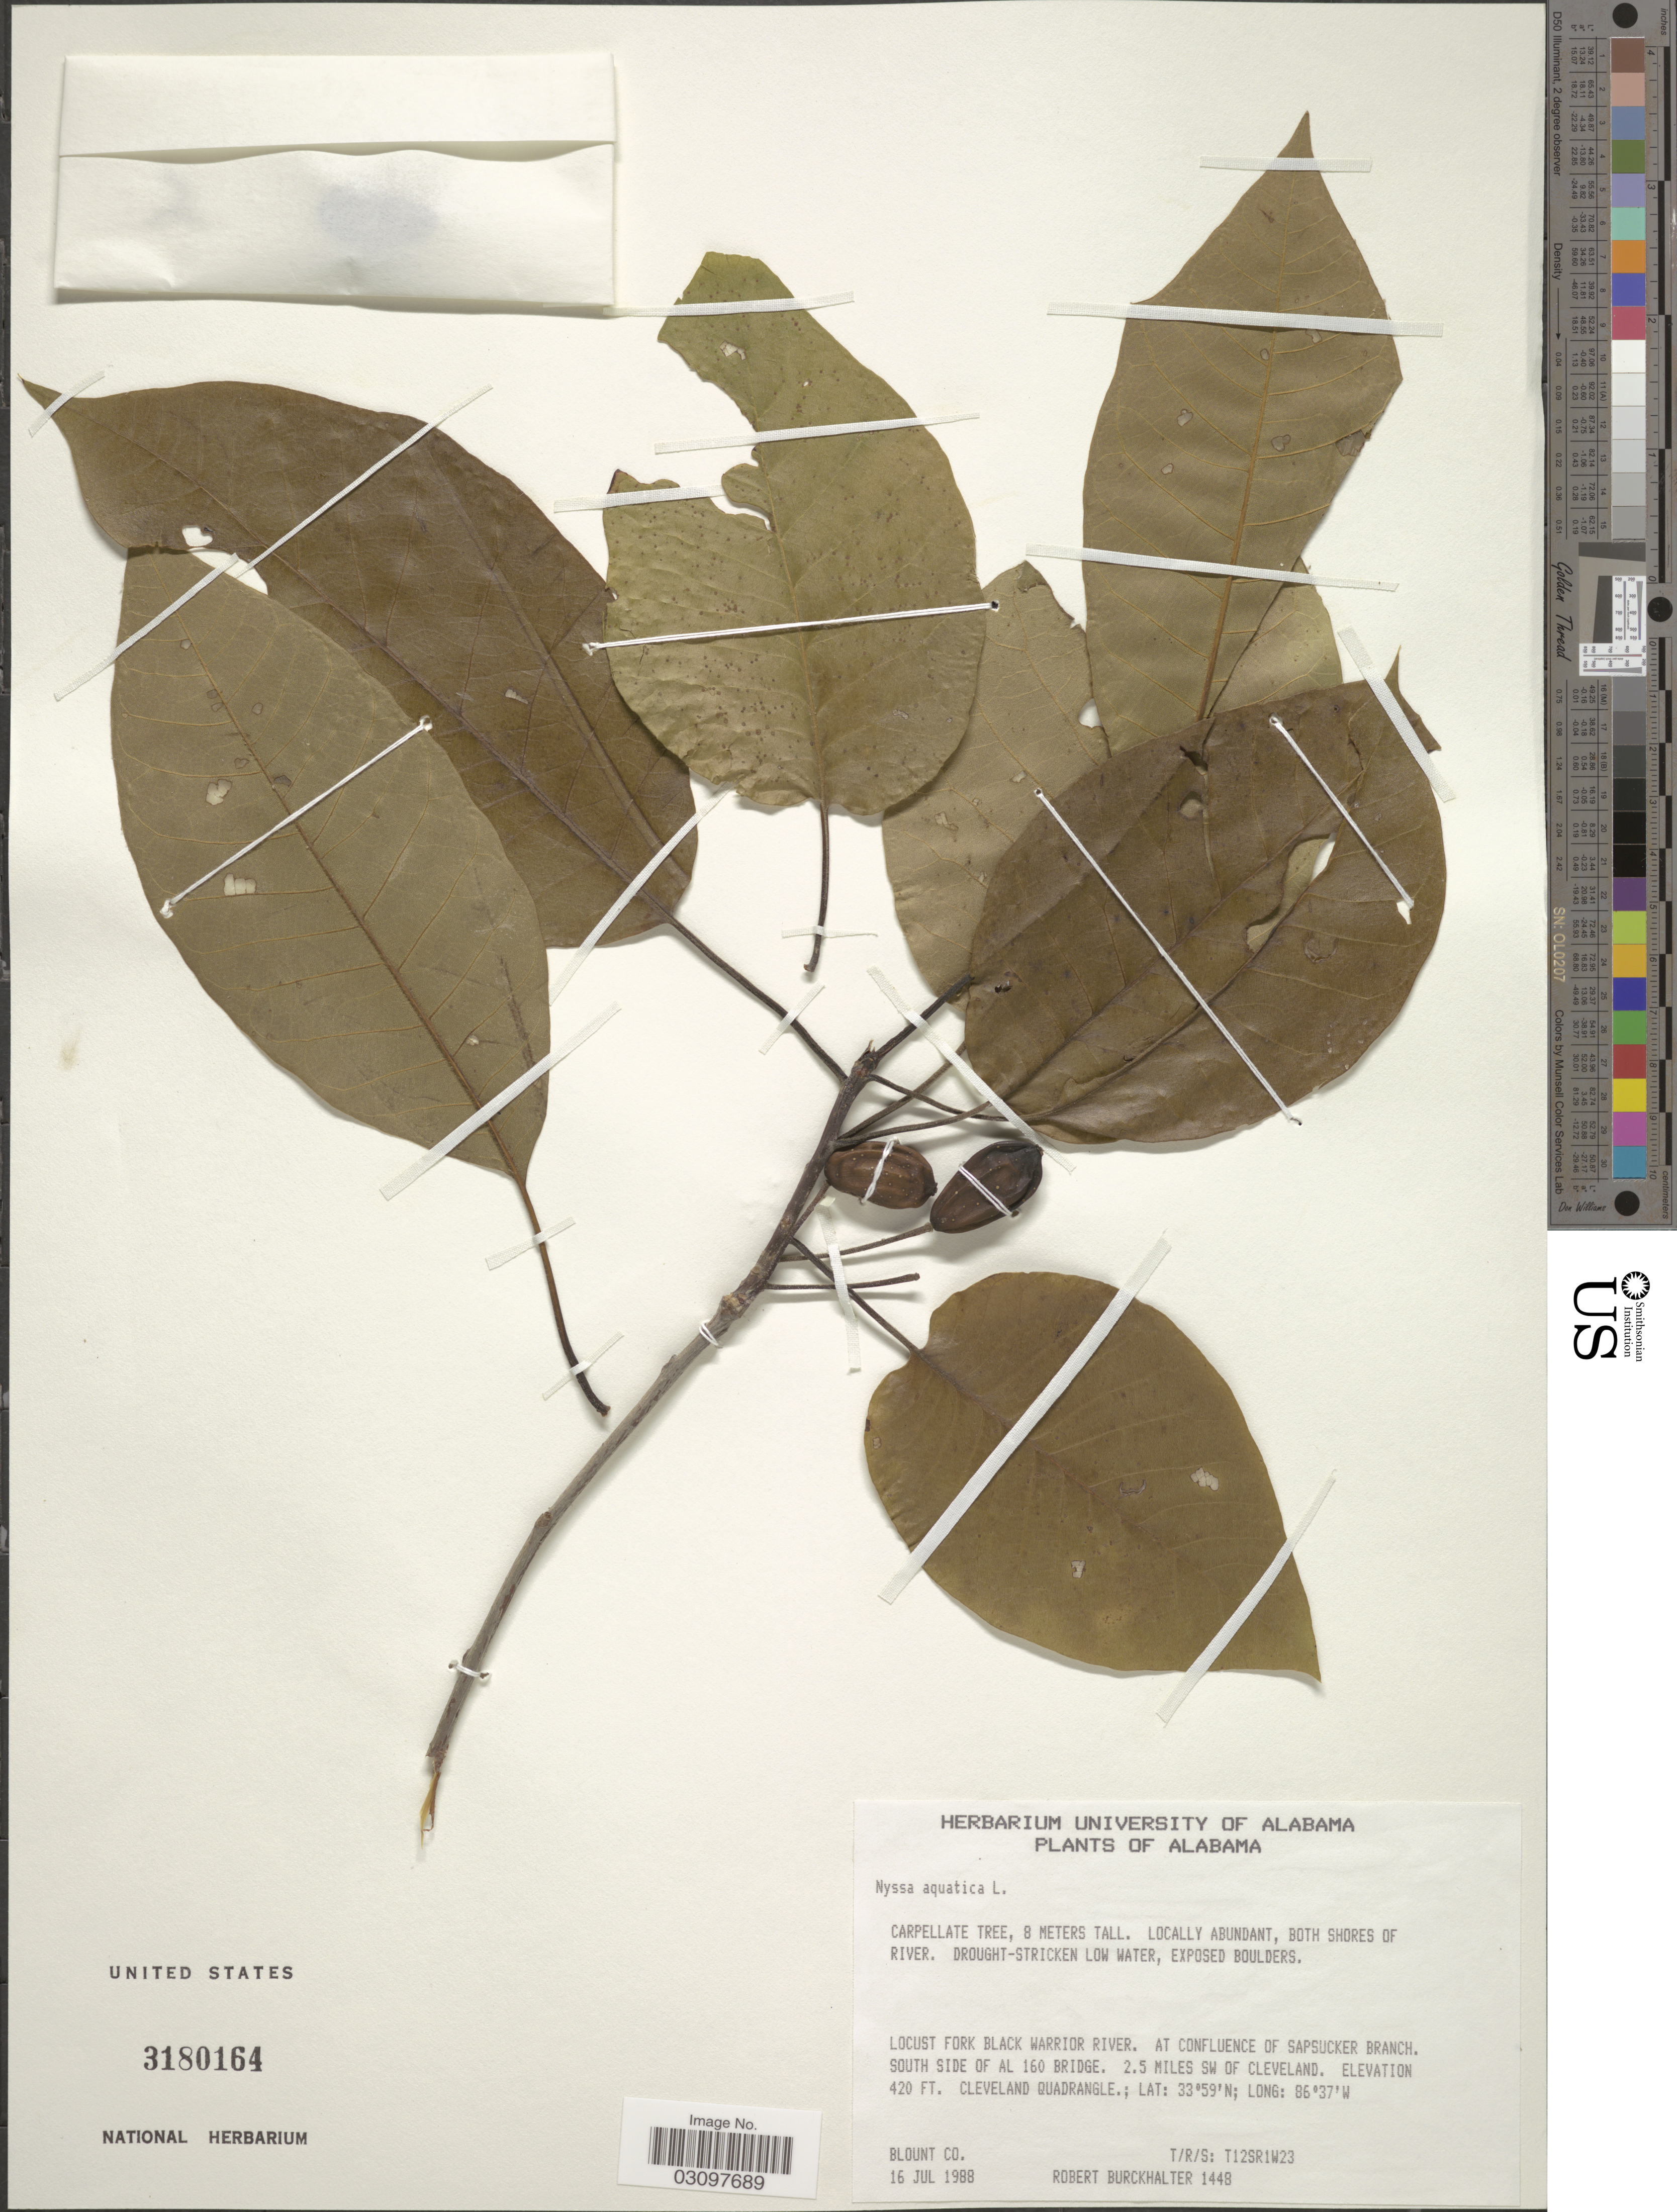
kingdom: Plantae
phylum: Tracheophyta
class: Magnoliopsida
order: Cornales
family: Nyssaceae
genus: Nyssa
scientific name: Nyssa aquatica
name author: L.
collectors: R. Burckhalter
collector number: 1448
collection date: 1988-07-16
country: United States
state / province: Alabama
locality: Locust Fork Black Warrior River. At confluence of Sapsucker Branch. South side of AL 160 Bridge. 2.5 miles SW of Cleveland. Cleveland Quadrangle. Blount Co. T/R/S: T12SR1W23.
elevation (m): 128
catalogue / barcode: US 3180164